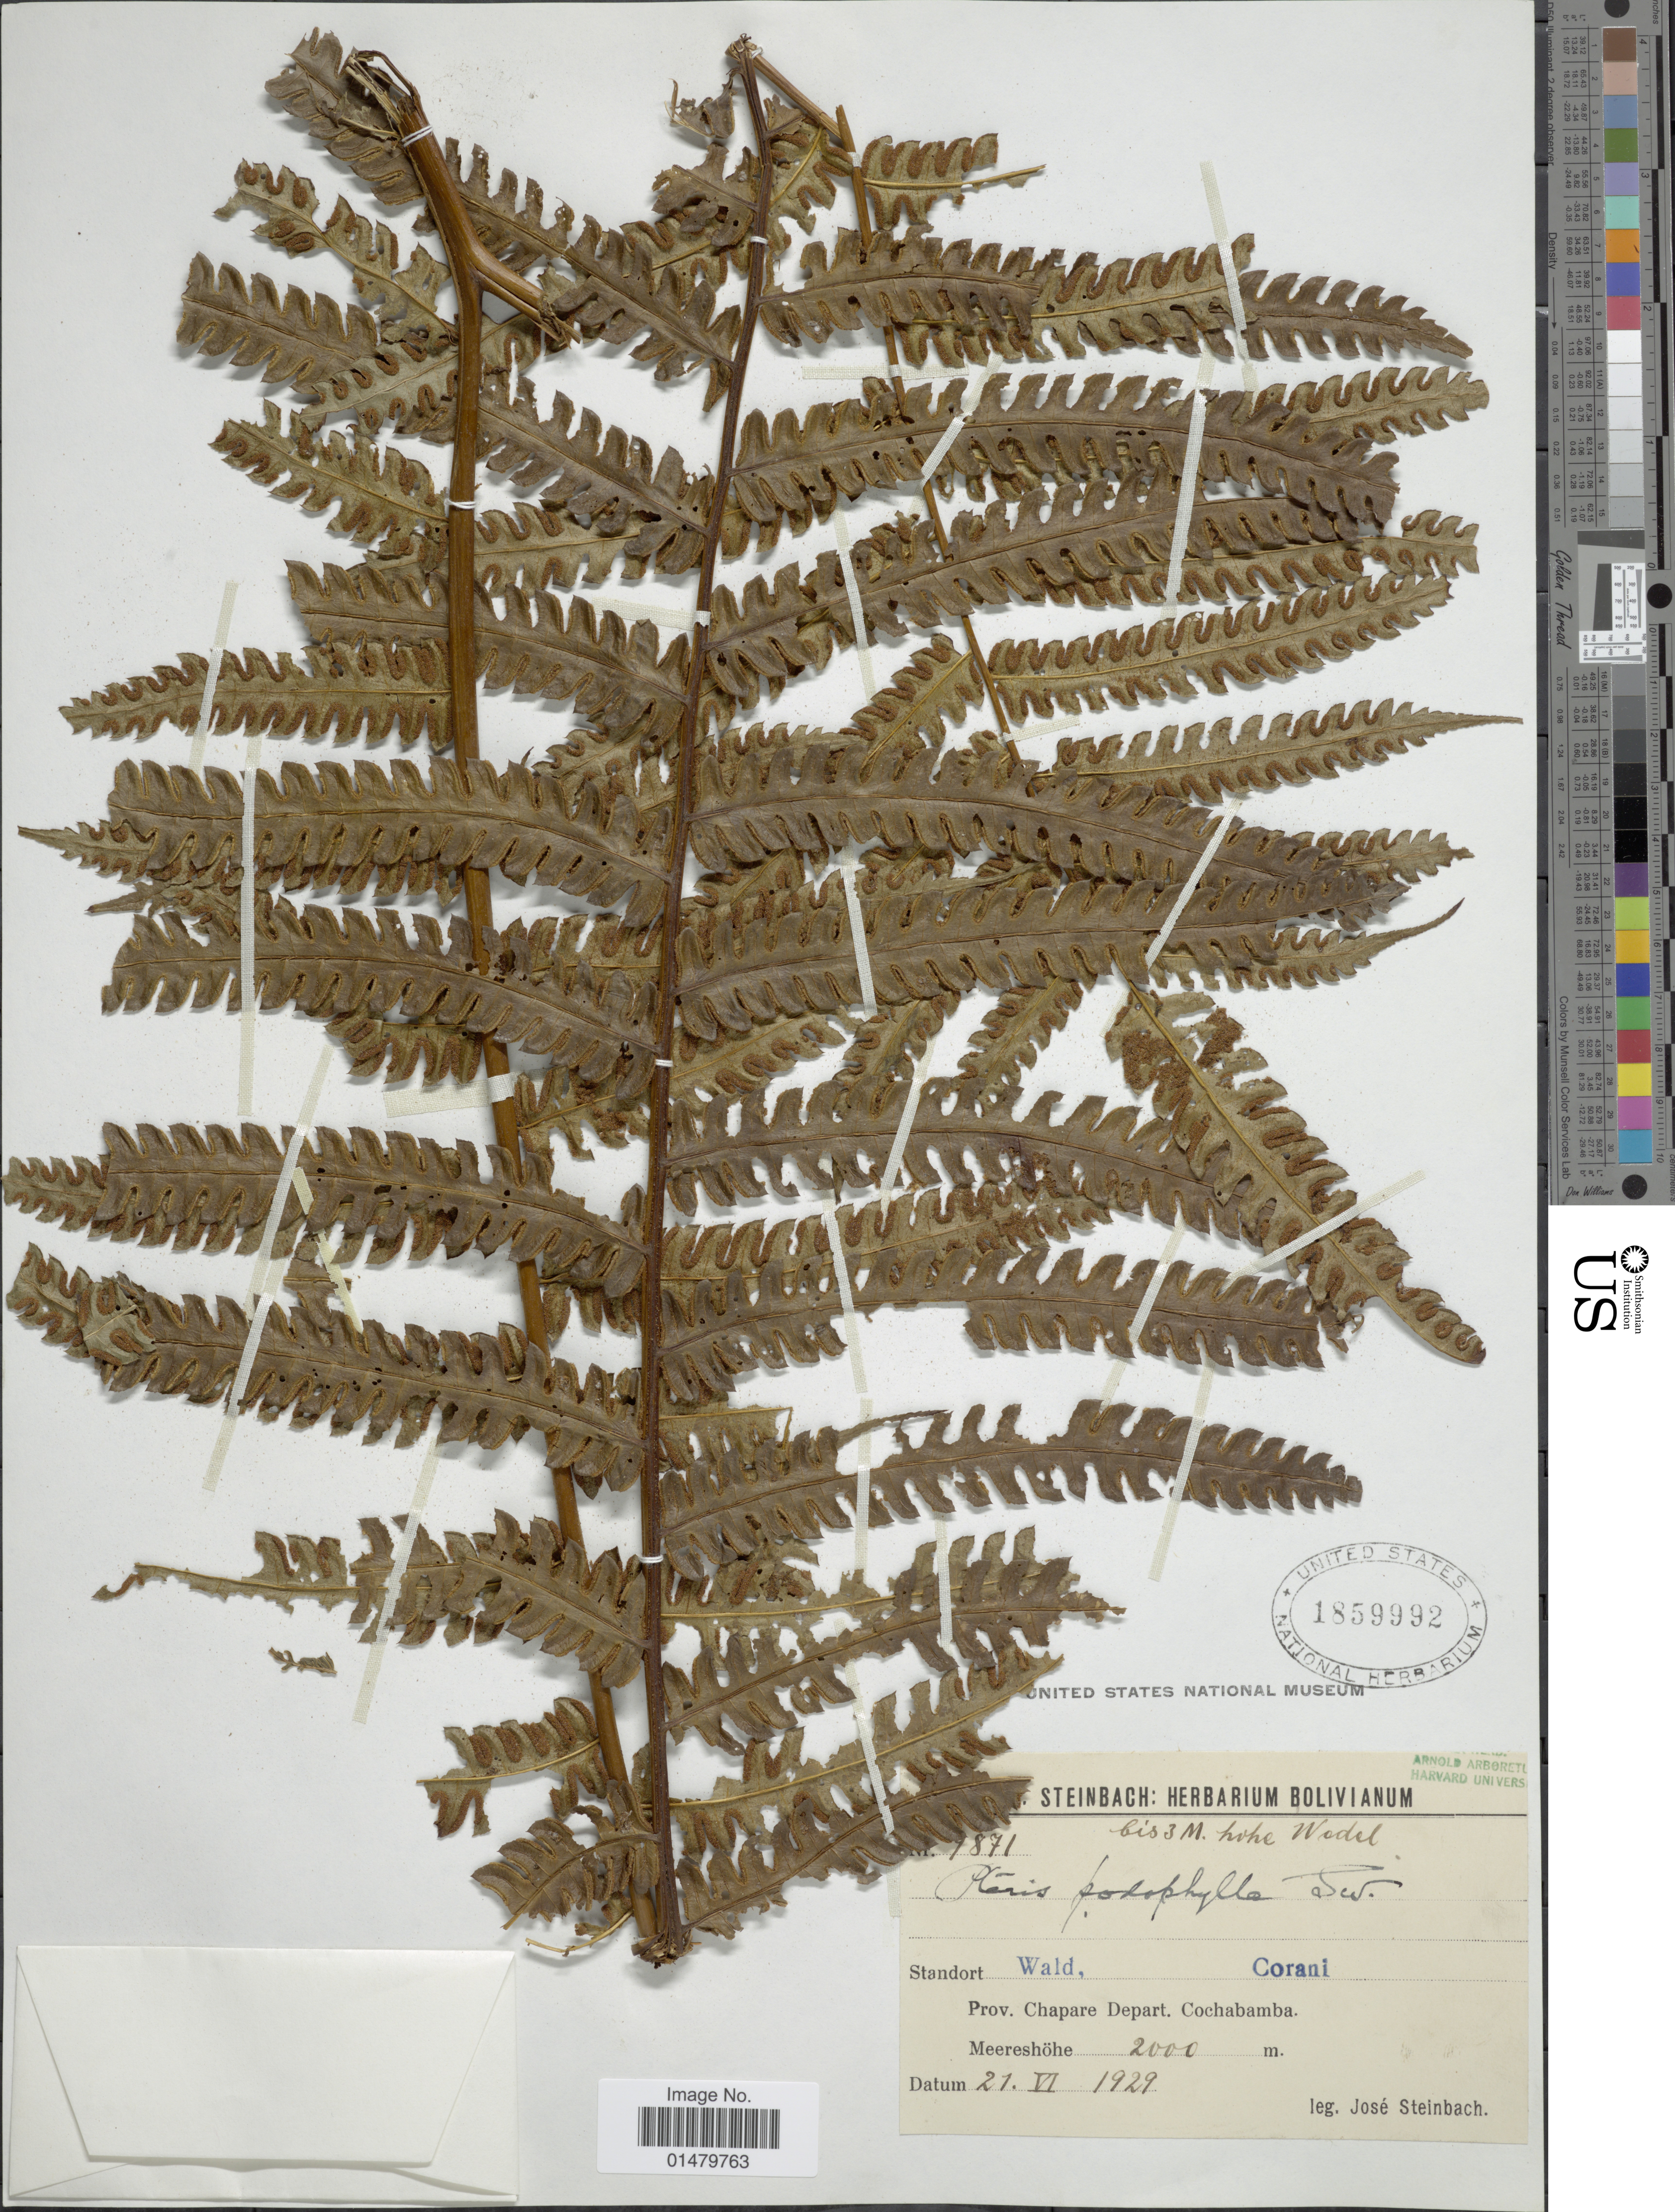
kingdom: Plantae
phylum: Tracheophyta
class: Polypodiopsida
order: Polypodiales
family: Pteridaceae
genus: Pteris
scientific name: Pteris podophylla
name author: Sw.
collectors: J. Steinbach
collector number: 9871*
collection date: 1929-06-21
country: Bolivia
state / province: Cochabamba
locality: Standort Wald, Corani. Prov. Chapare Depart. Cochabamba.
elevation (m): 2000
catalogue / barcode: US 1859992